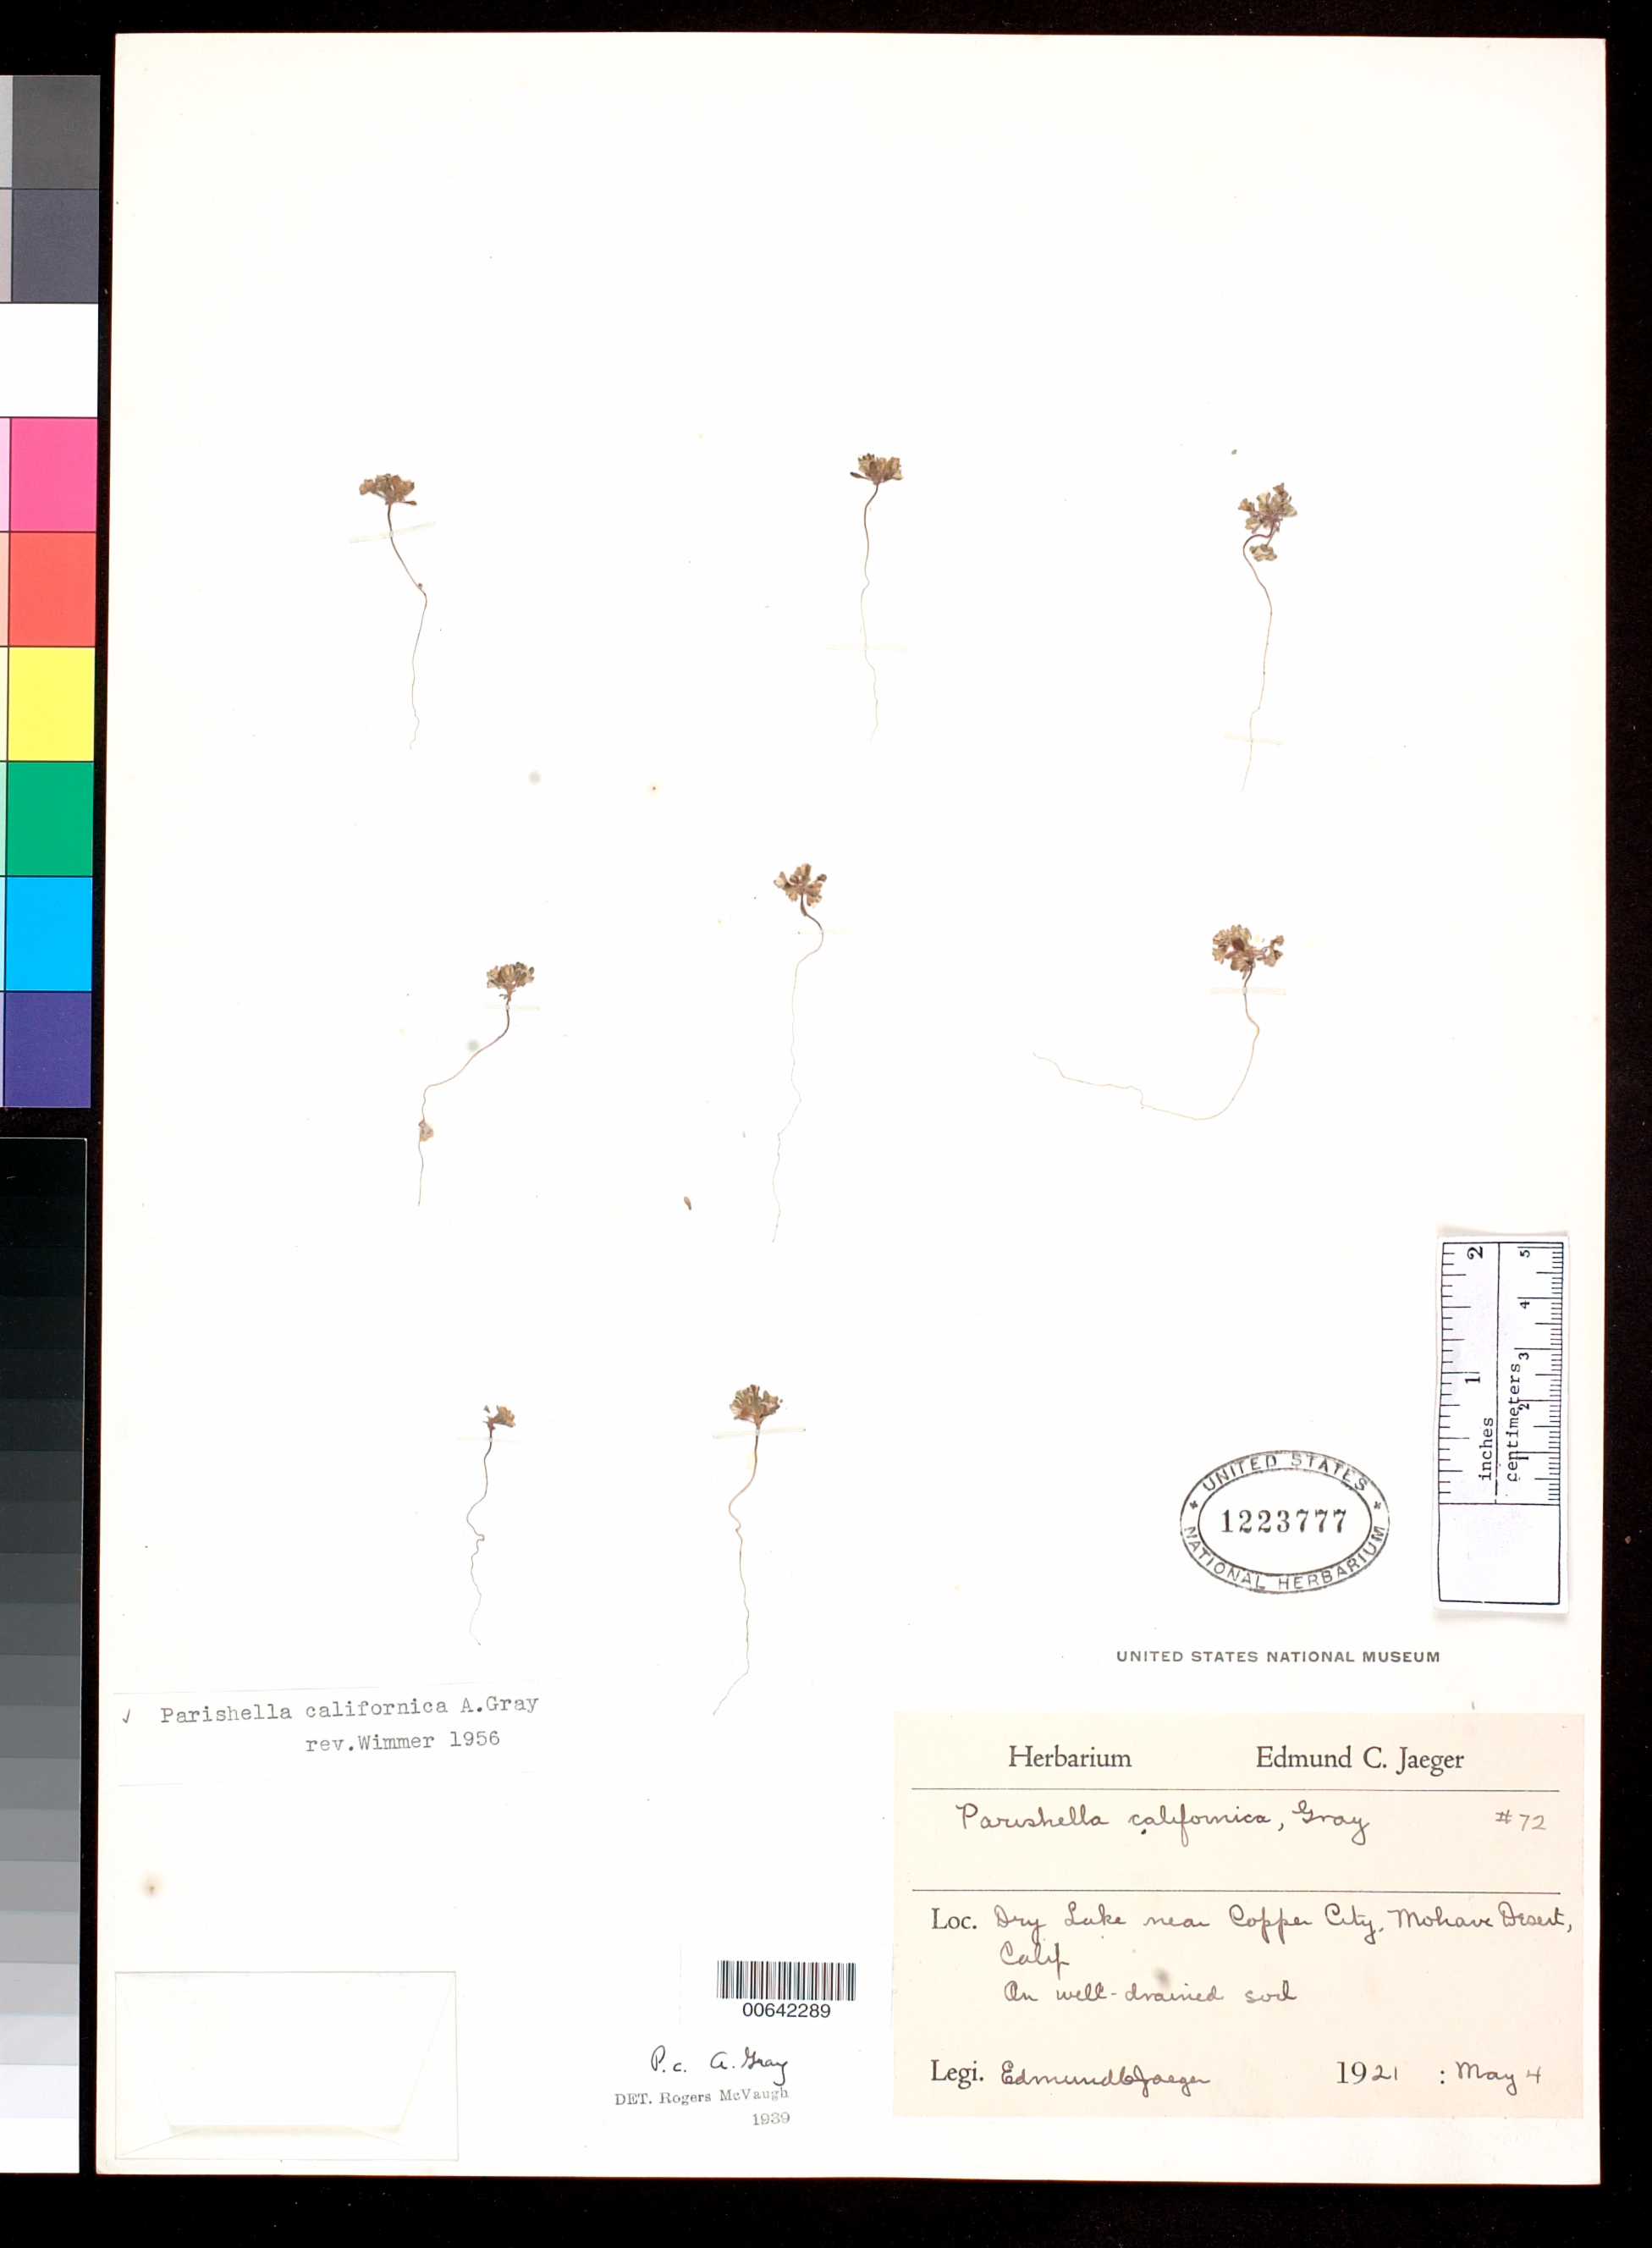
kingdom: Plantae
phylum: Tracheophyta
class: Magnoliopsida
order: Asterales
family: Campanulaceae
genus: Parishella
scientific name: Parishella californica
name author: A. Gray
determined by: Wimmer, F. E.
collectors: E. Jaeger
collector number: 72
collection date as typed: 04 May 1921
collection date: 1921-05-04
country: United States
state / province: California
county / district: Kern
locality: Dry Lake near Copper City, Mohave Desert.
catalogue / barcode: US 1223777